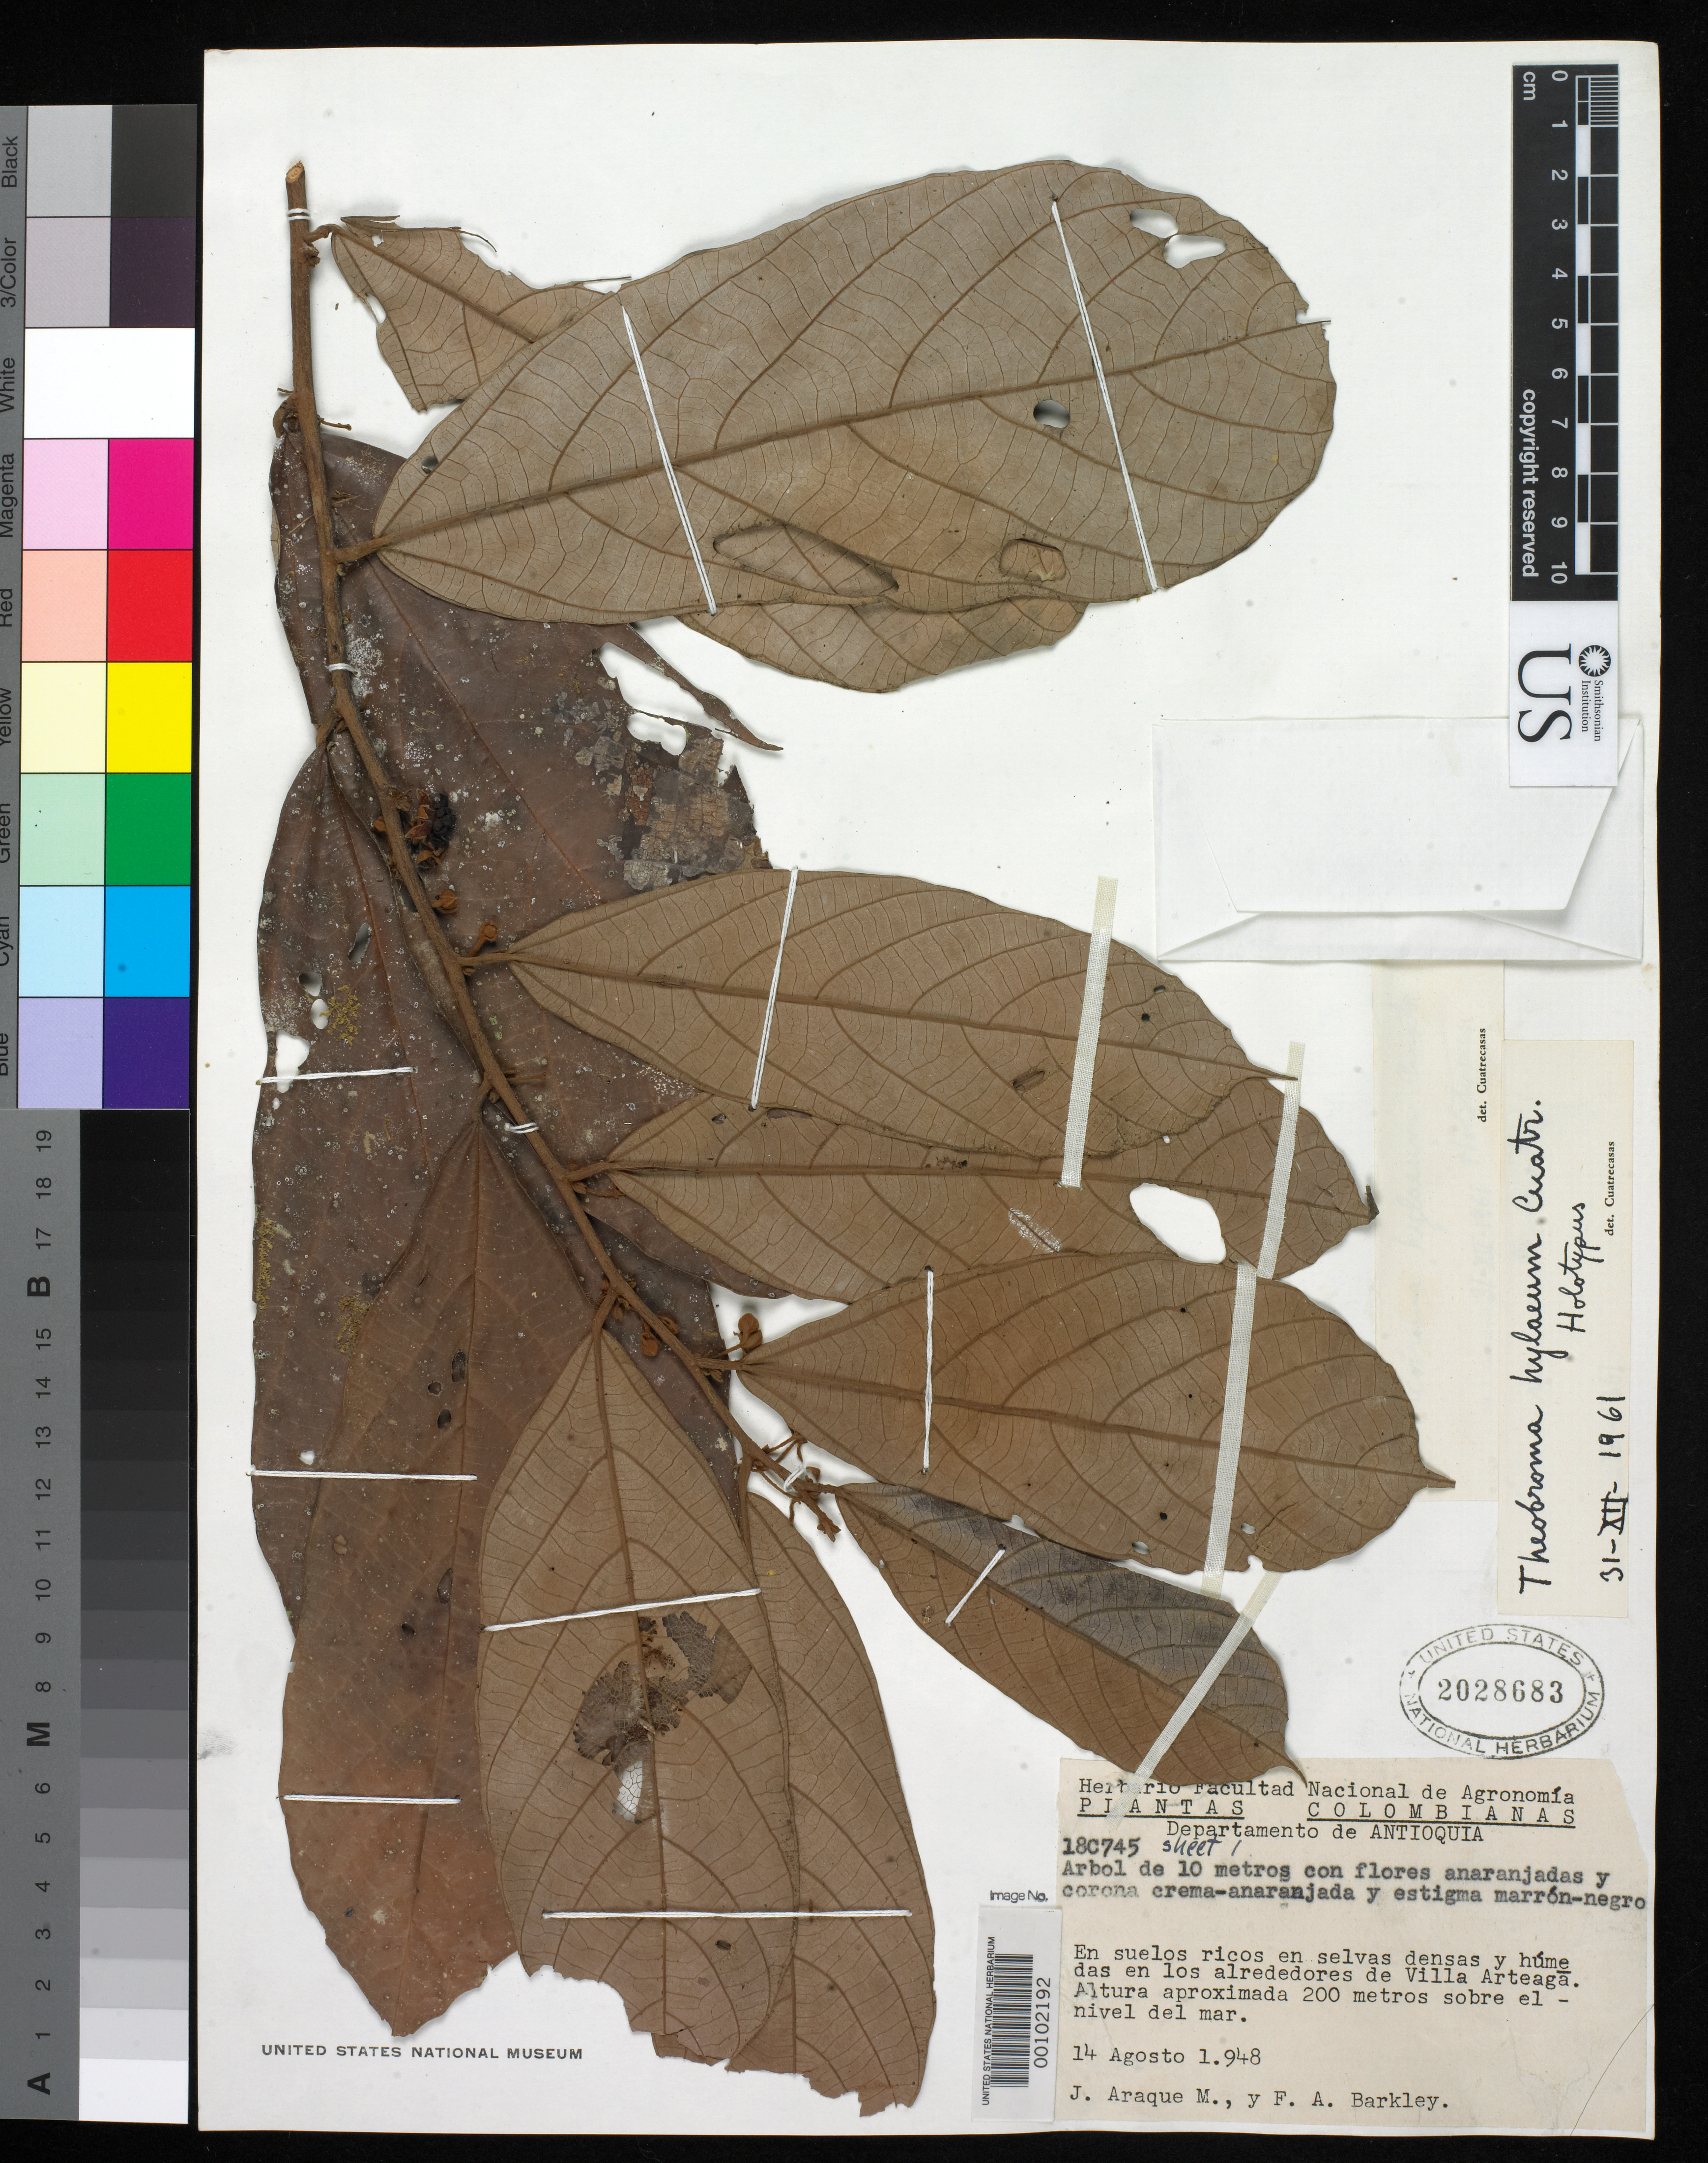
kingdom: Plantae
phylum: Tracheophyta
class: Magnoliopsida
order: Malvales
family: Malvaceae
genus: Theobroma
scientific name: Theobroma hylaeum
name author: Cuatrec.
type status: Holotype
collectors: J. Araque Molina & F. A. Barkley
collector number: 18 C 745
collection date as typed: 14 Aug 1948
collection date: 1948-08-14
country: Colombia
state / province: Antioquia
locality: Villa Arteaga.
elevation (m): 200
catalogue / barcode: US 2028683